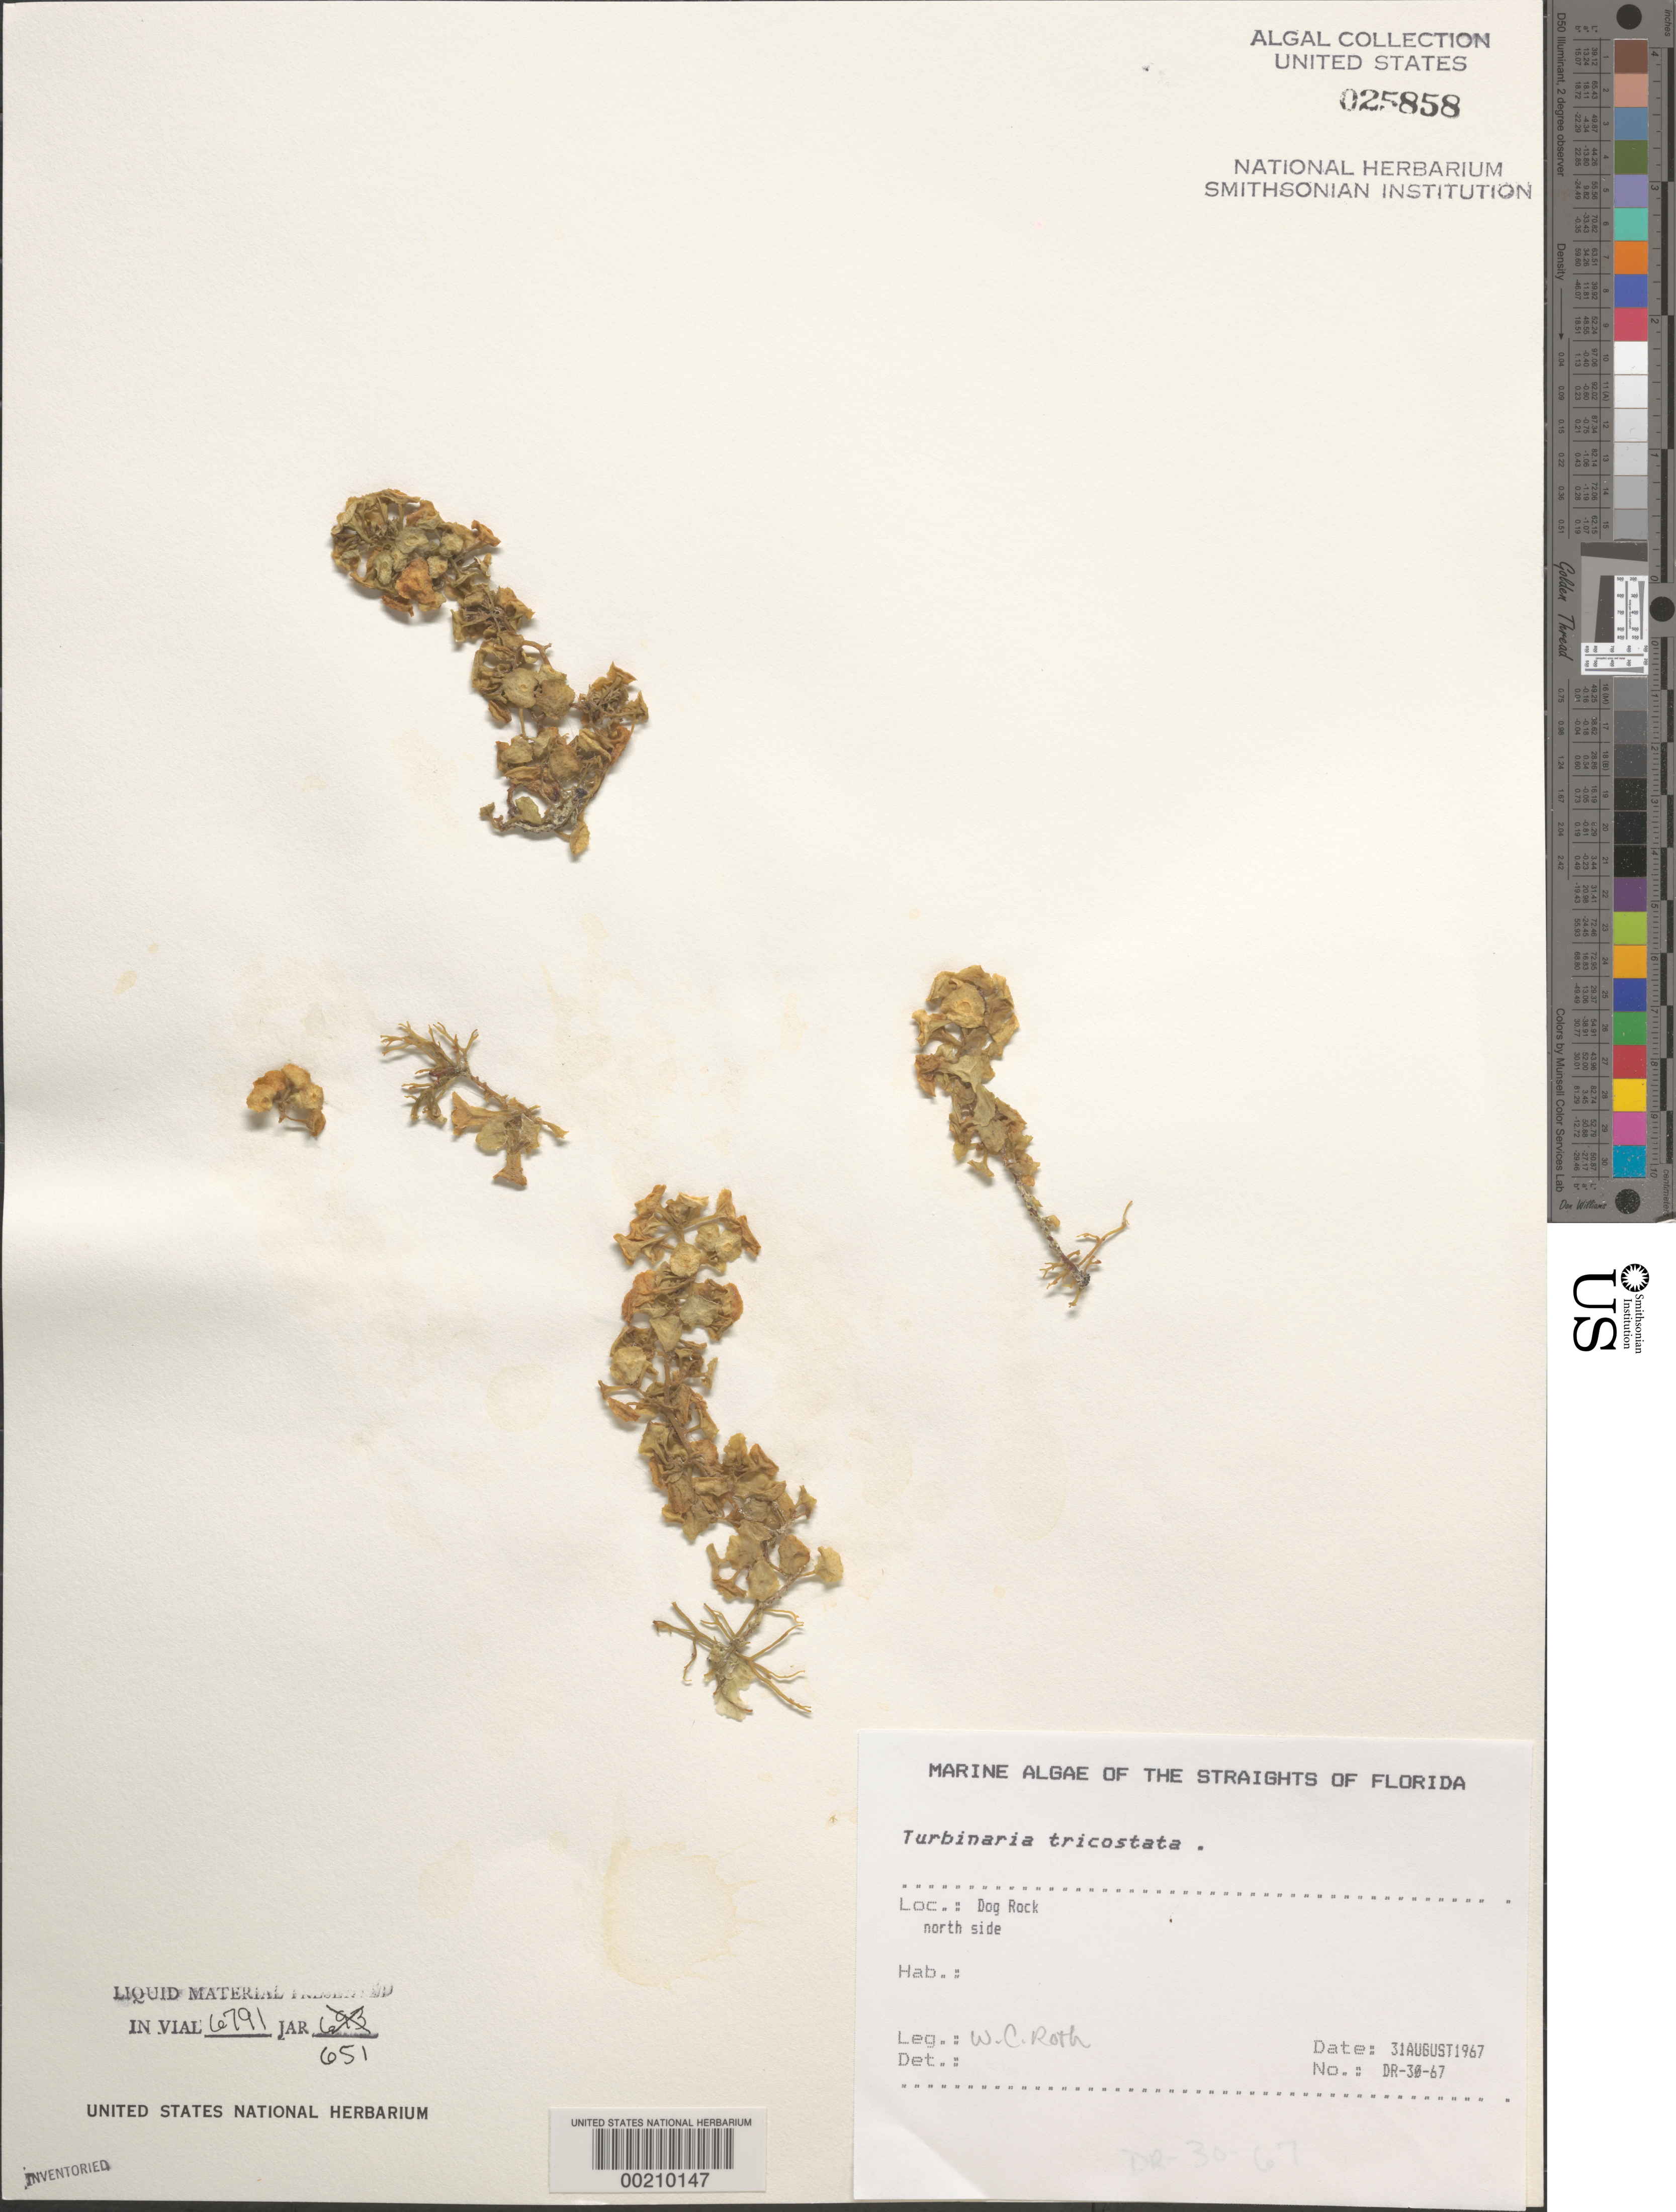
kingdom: Chromista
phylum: Ochrophyta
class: Phaeophyceae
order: Fucales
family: Sargassaceae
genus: Turbinaria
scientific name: Turbinaria tricostata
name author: E.S. Barton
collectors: W. C. Roth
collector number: Dr-30-67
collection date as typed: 31 Aug 1967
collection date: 1967-08-31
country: United States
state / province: Florida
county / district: Monroe County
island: Cay Sal (Dog Rock)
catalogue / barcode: US 25858